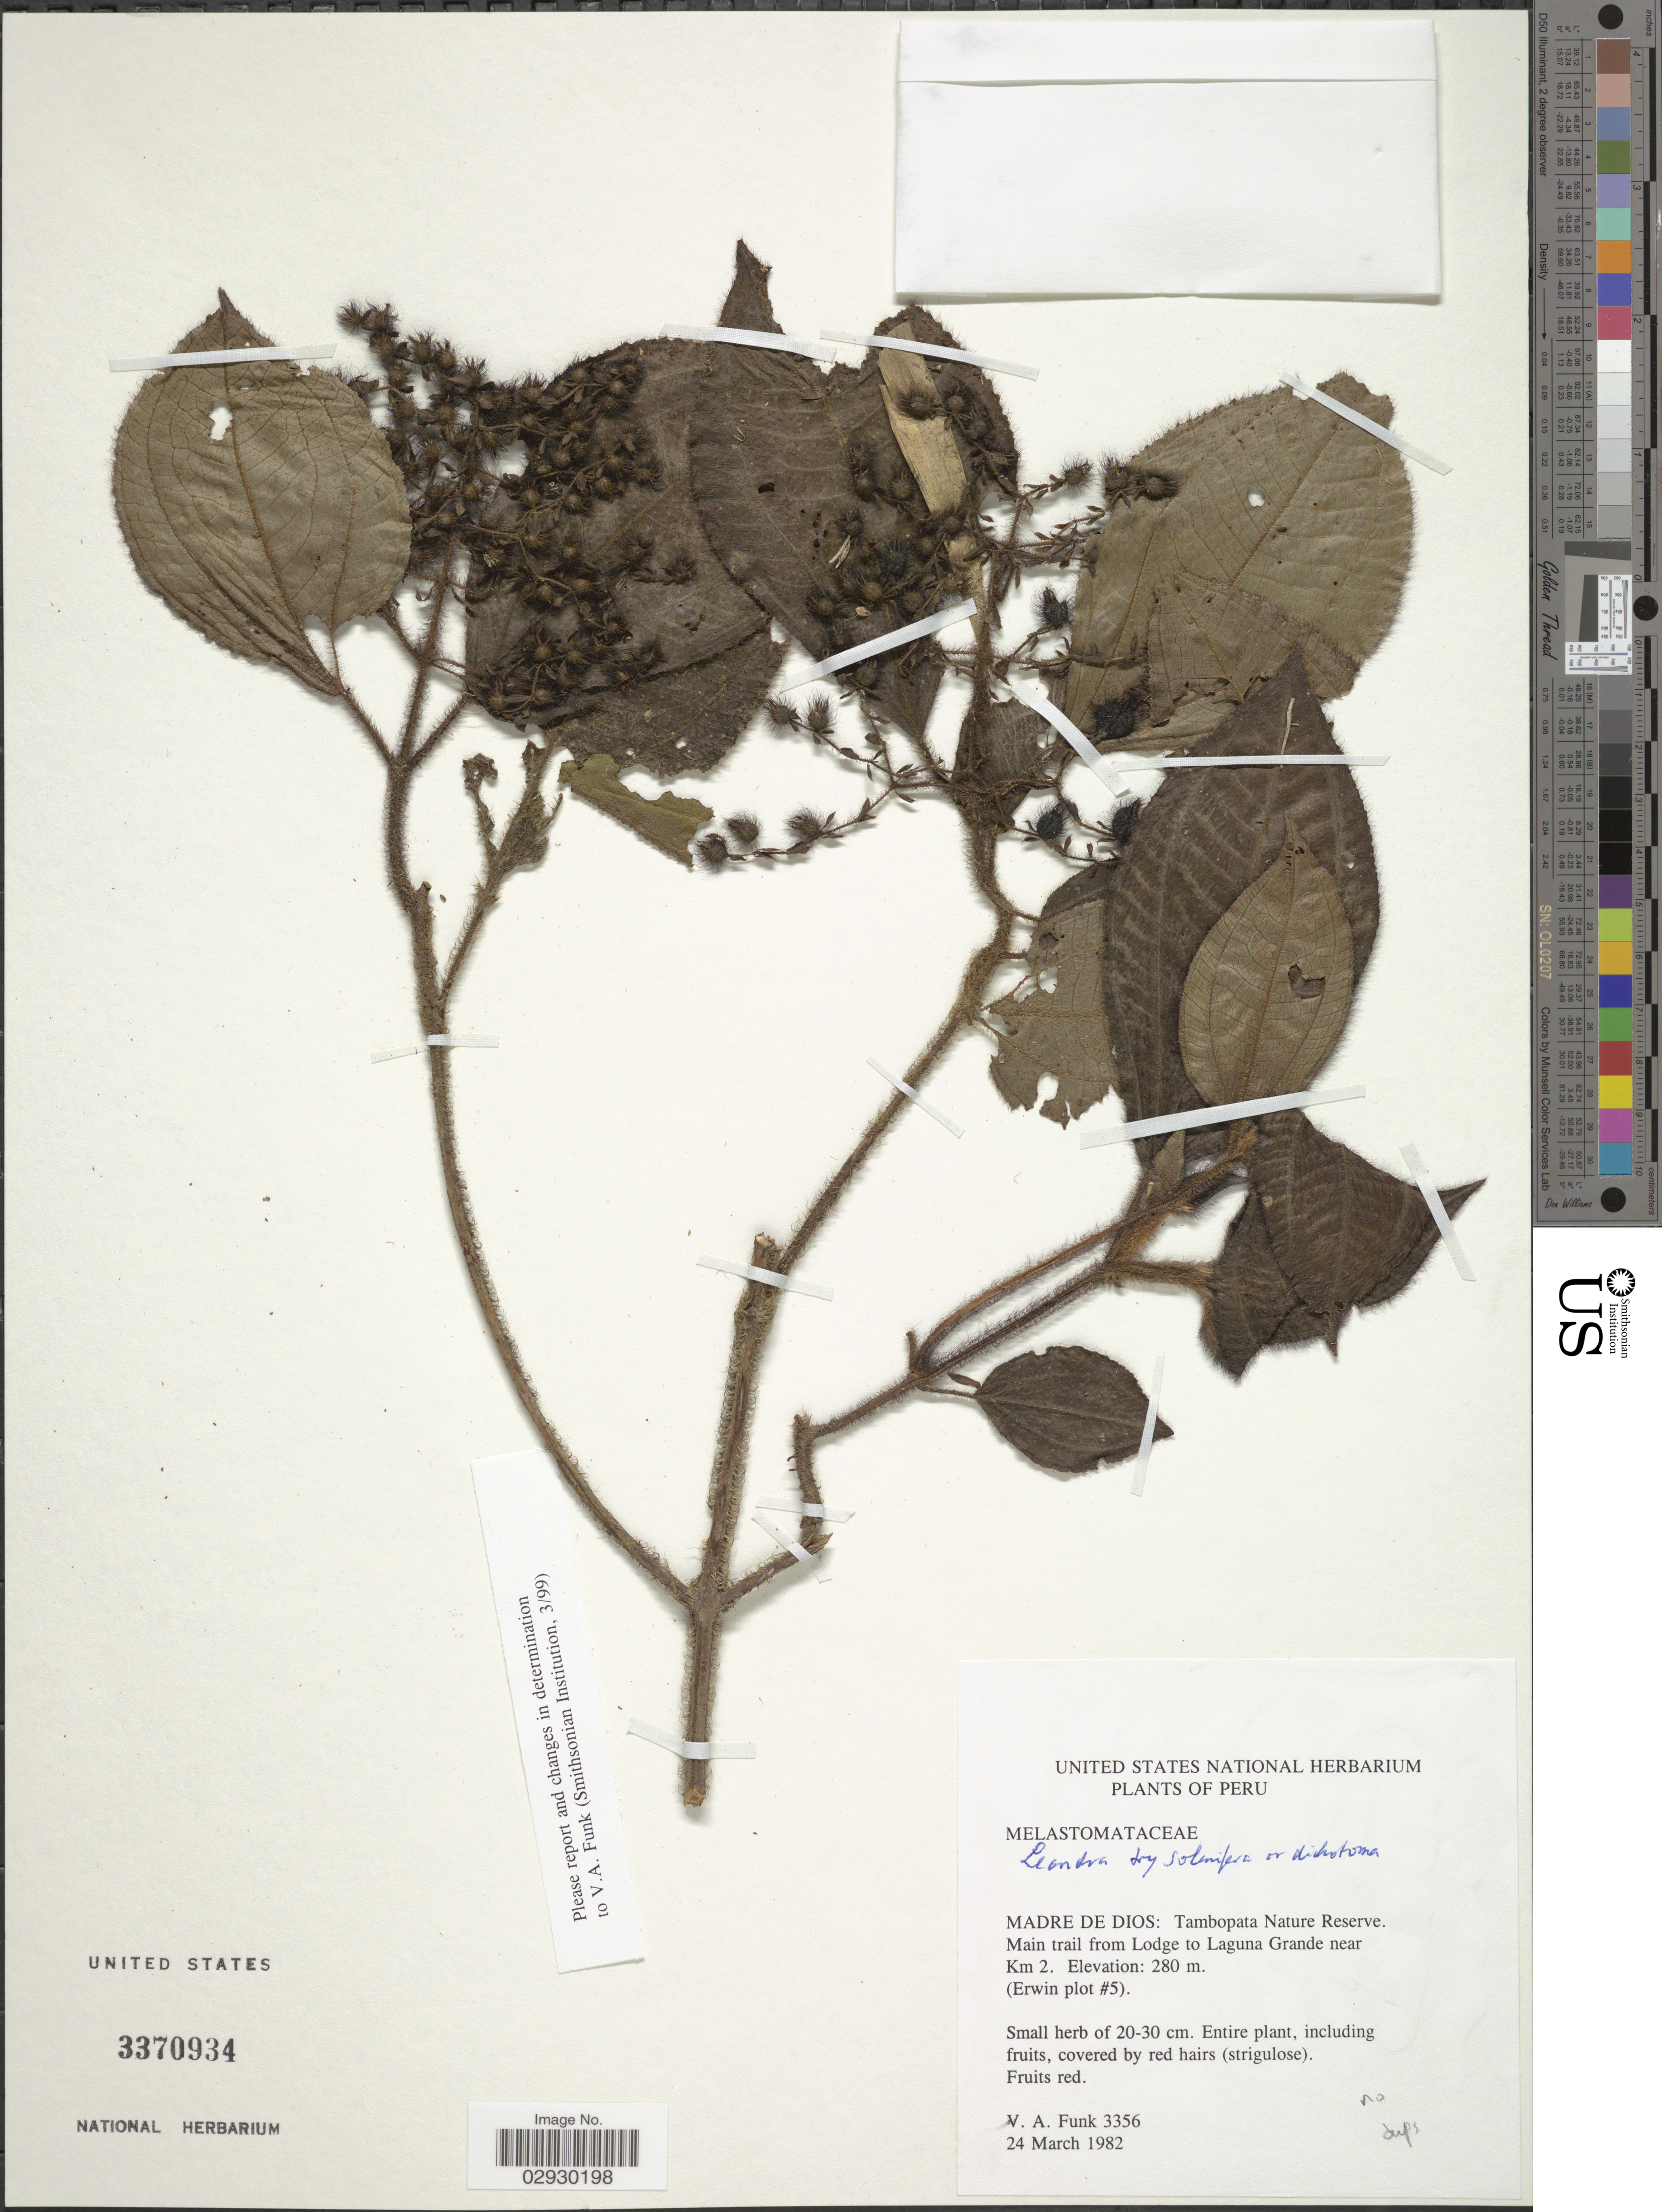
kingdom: Plantae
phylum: Tracheophyta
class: Magnoliopsida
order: Myrtales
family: Melastomataceae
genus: Leandra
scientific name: Leandra sp.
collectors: V. Funk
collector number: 3356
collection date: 1982-03-24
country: Peru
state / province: Madre de Dios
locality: Tambopata Nature Reserve. Main trail from Lodge to Laguna Grande near Km 2. (Erwin plot #5).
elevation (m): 280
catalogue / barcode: US 3370934